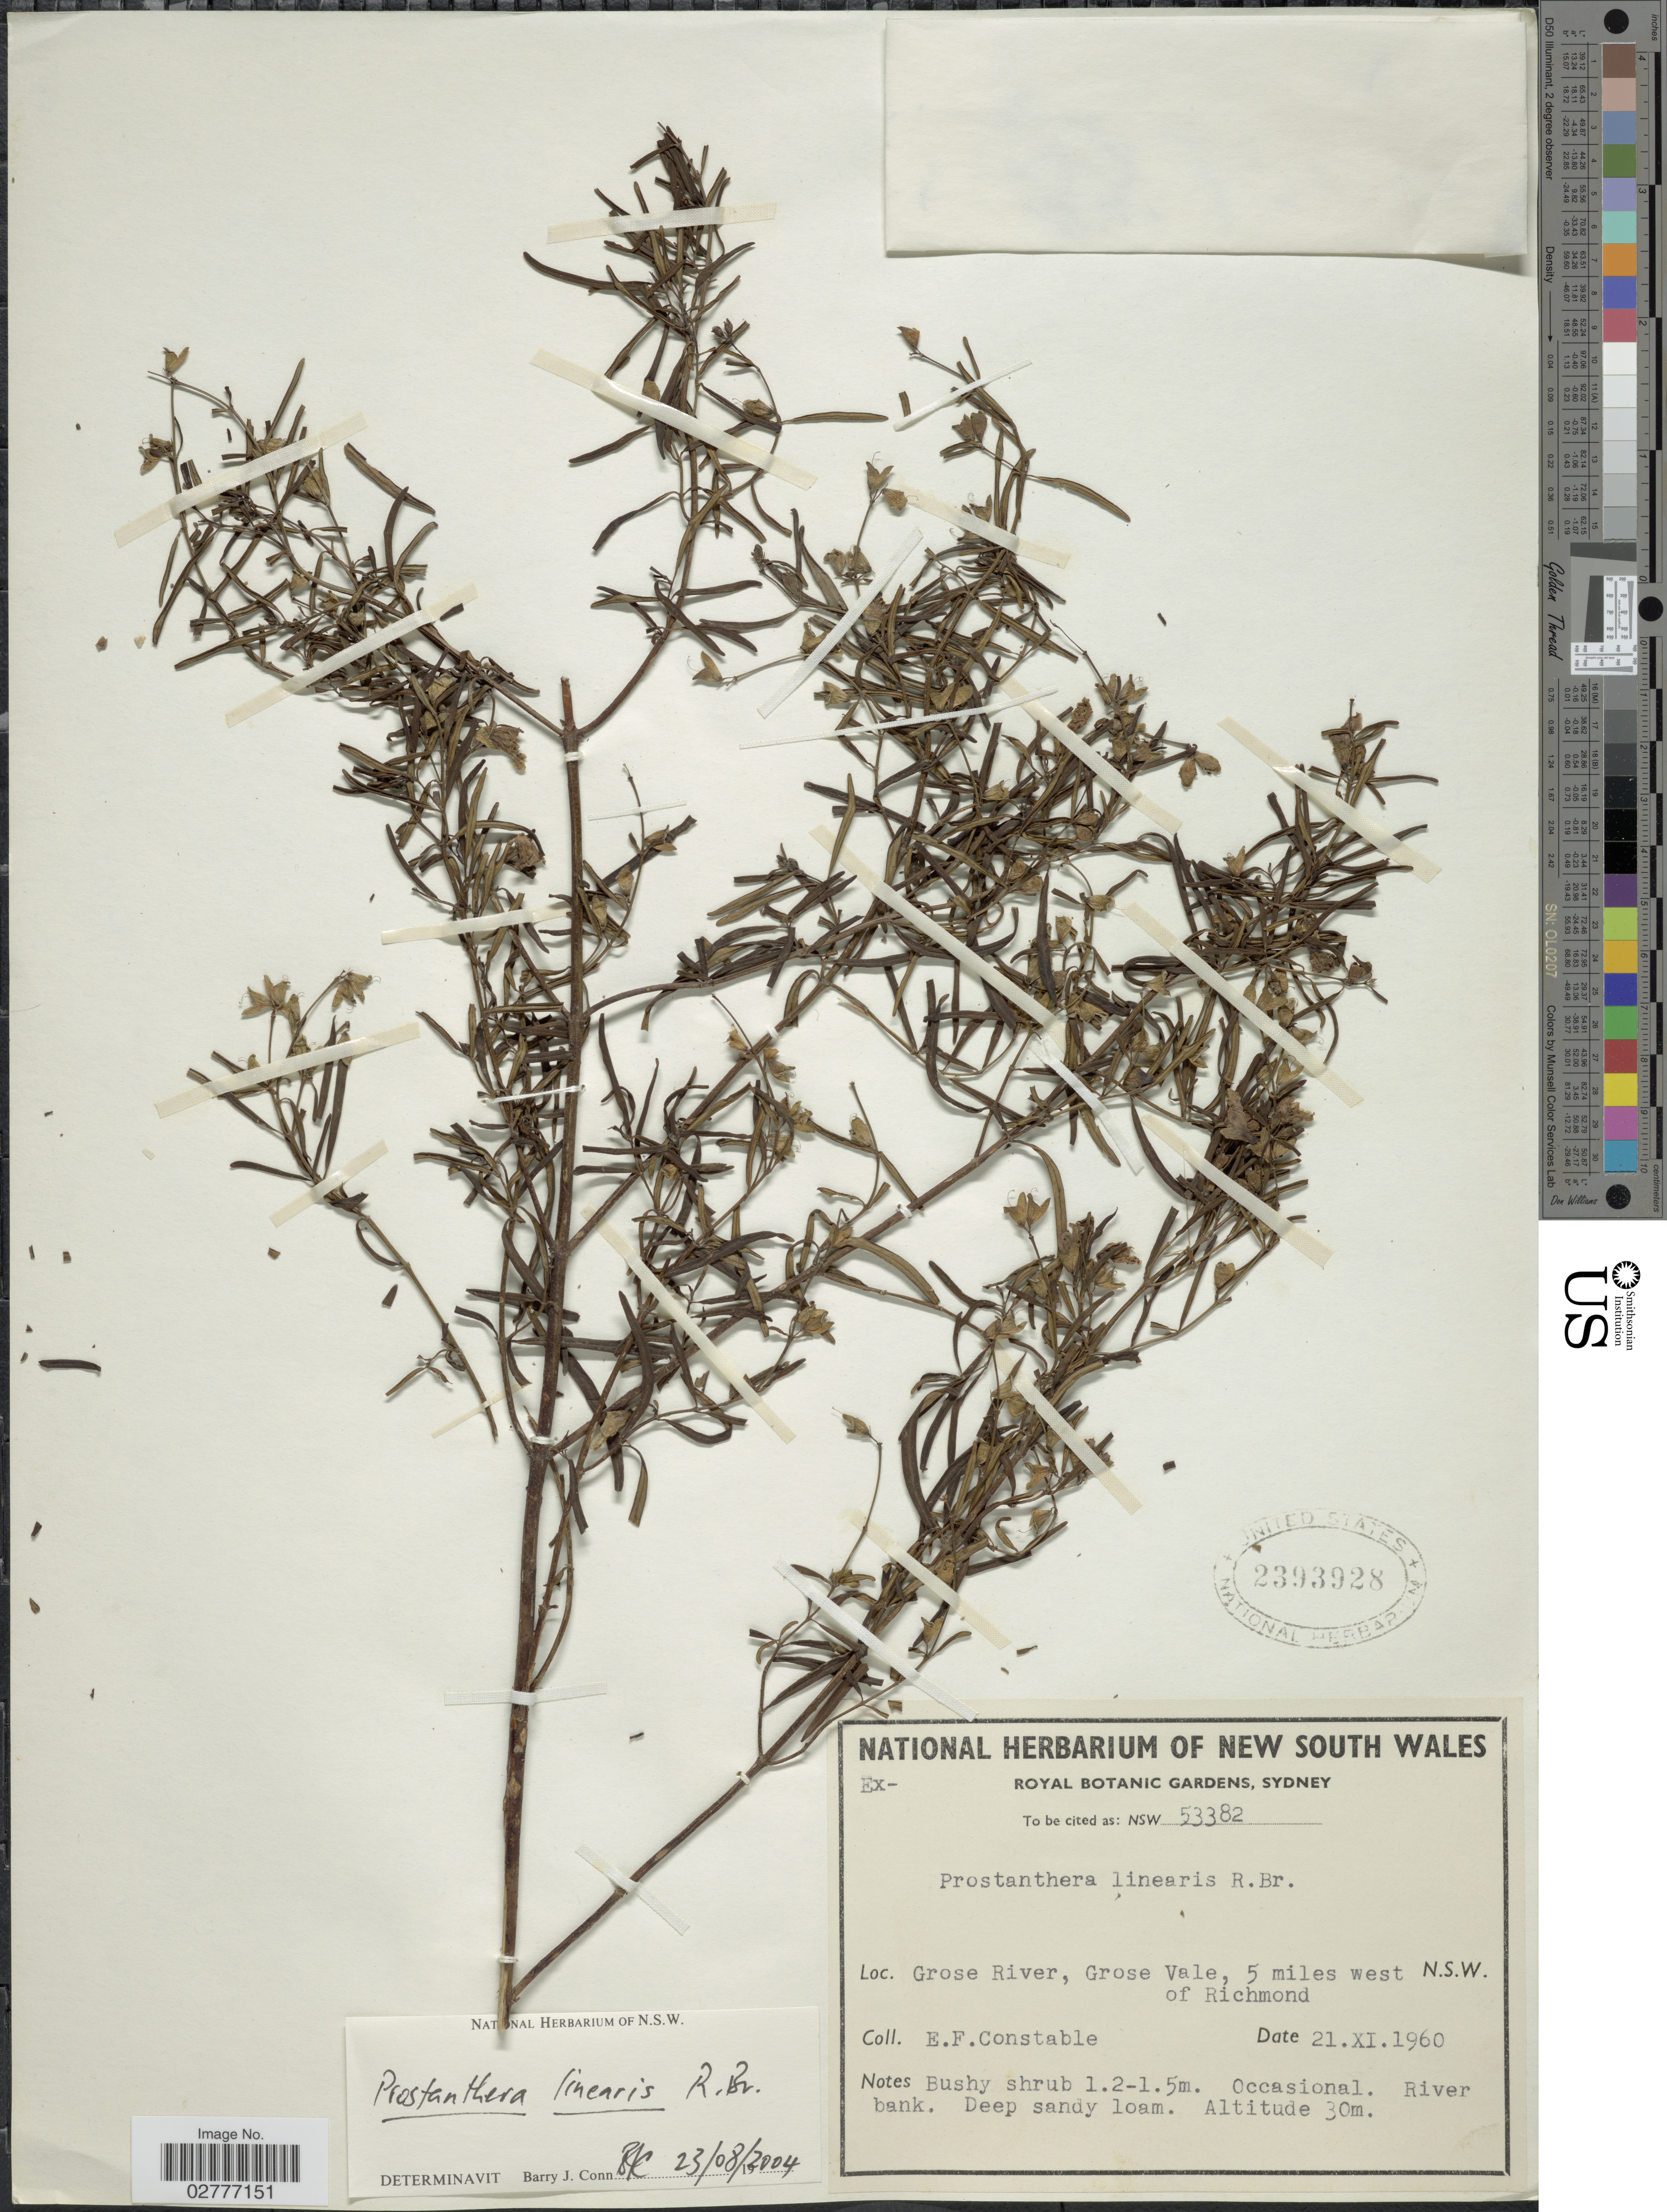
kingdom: Plantae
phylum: Tracheophyta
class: Magnoliopsida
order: Lamiales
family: Lamiaceae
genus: Prostanthera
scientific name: Prostanthera linearis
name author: R. Br.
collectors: E. F. Constable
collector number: NSW53382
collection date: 1960-11-21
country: Australia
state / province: New South Wales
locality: Grose River, Grose Vale, 5 miles west of Richmond. N.S.W.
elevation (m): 30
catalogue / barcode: US 2393928